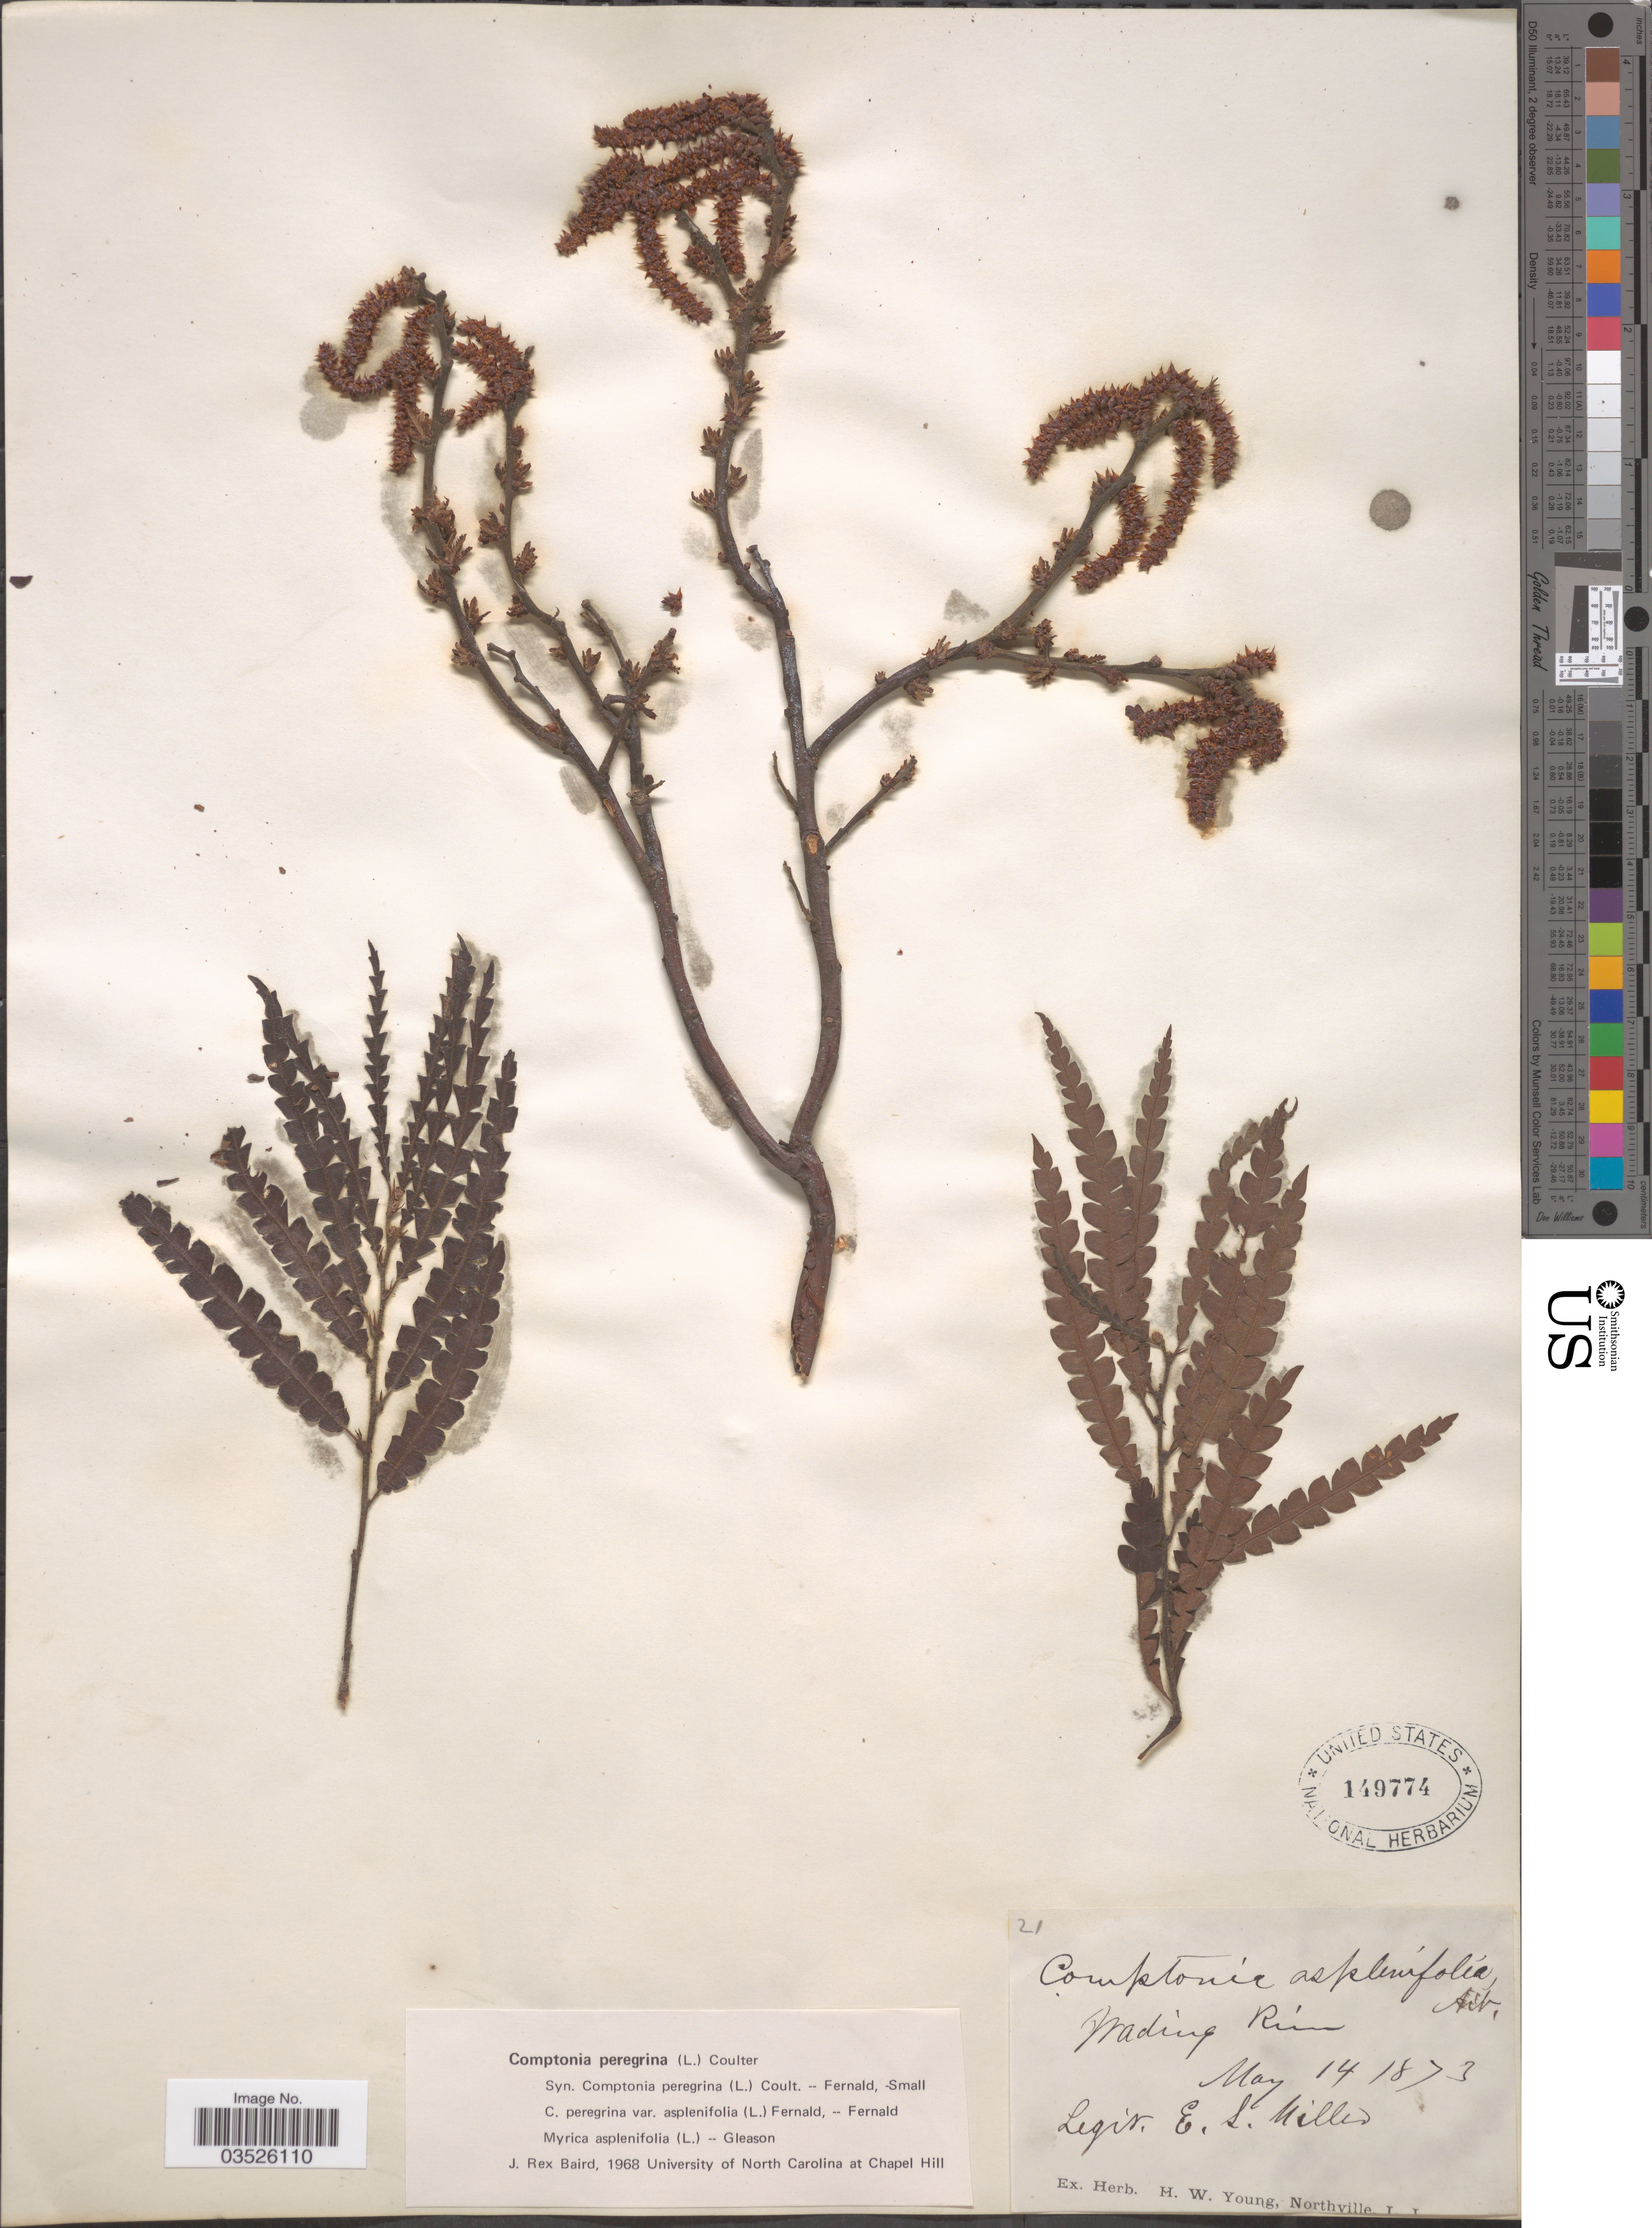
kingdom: Plantae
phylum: Tracheophyta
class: Magnoliopsida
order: Fagales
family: Myricaceae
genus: Comptonia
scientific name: Comptonia peregrina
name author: (L.) J.M. Coult.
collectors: E. S. Miller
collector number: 21?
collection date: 1873-05-14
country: United States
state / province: New York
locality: Wading River.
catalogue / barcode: US 149774